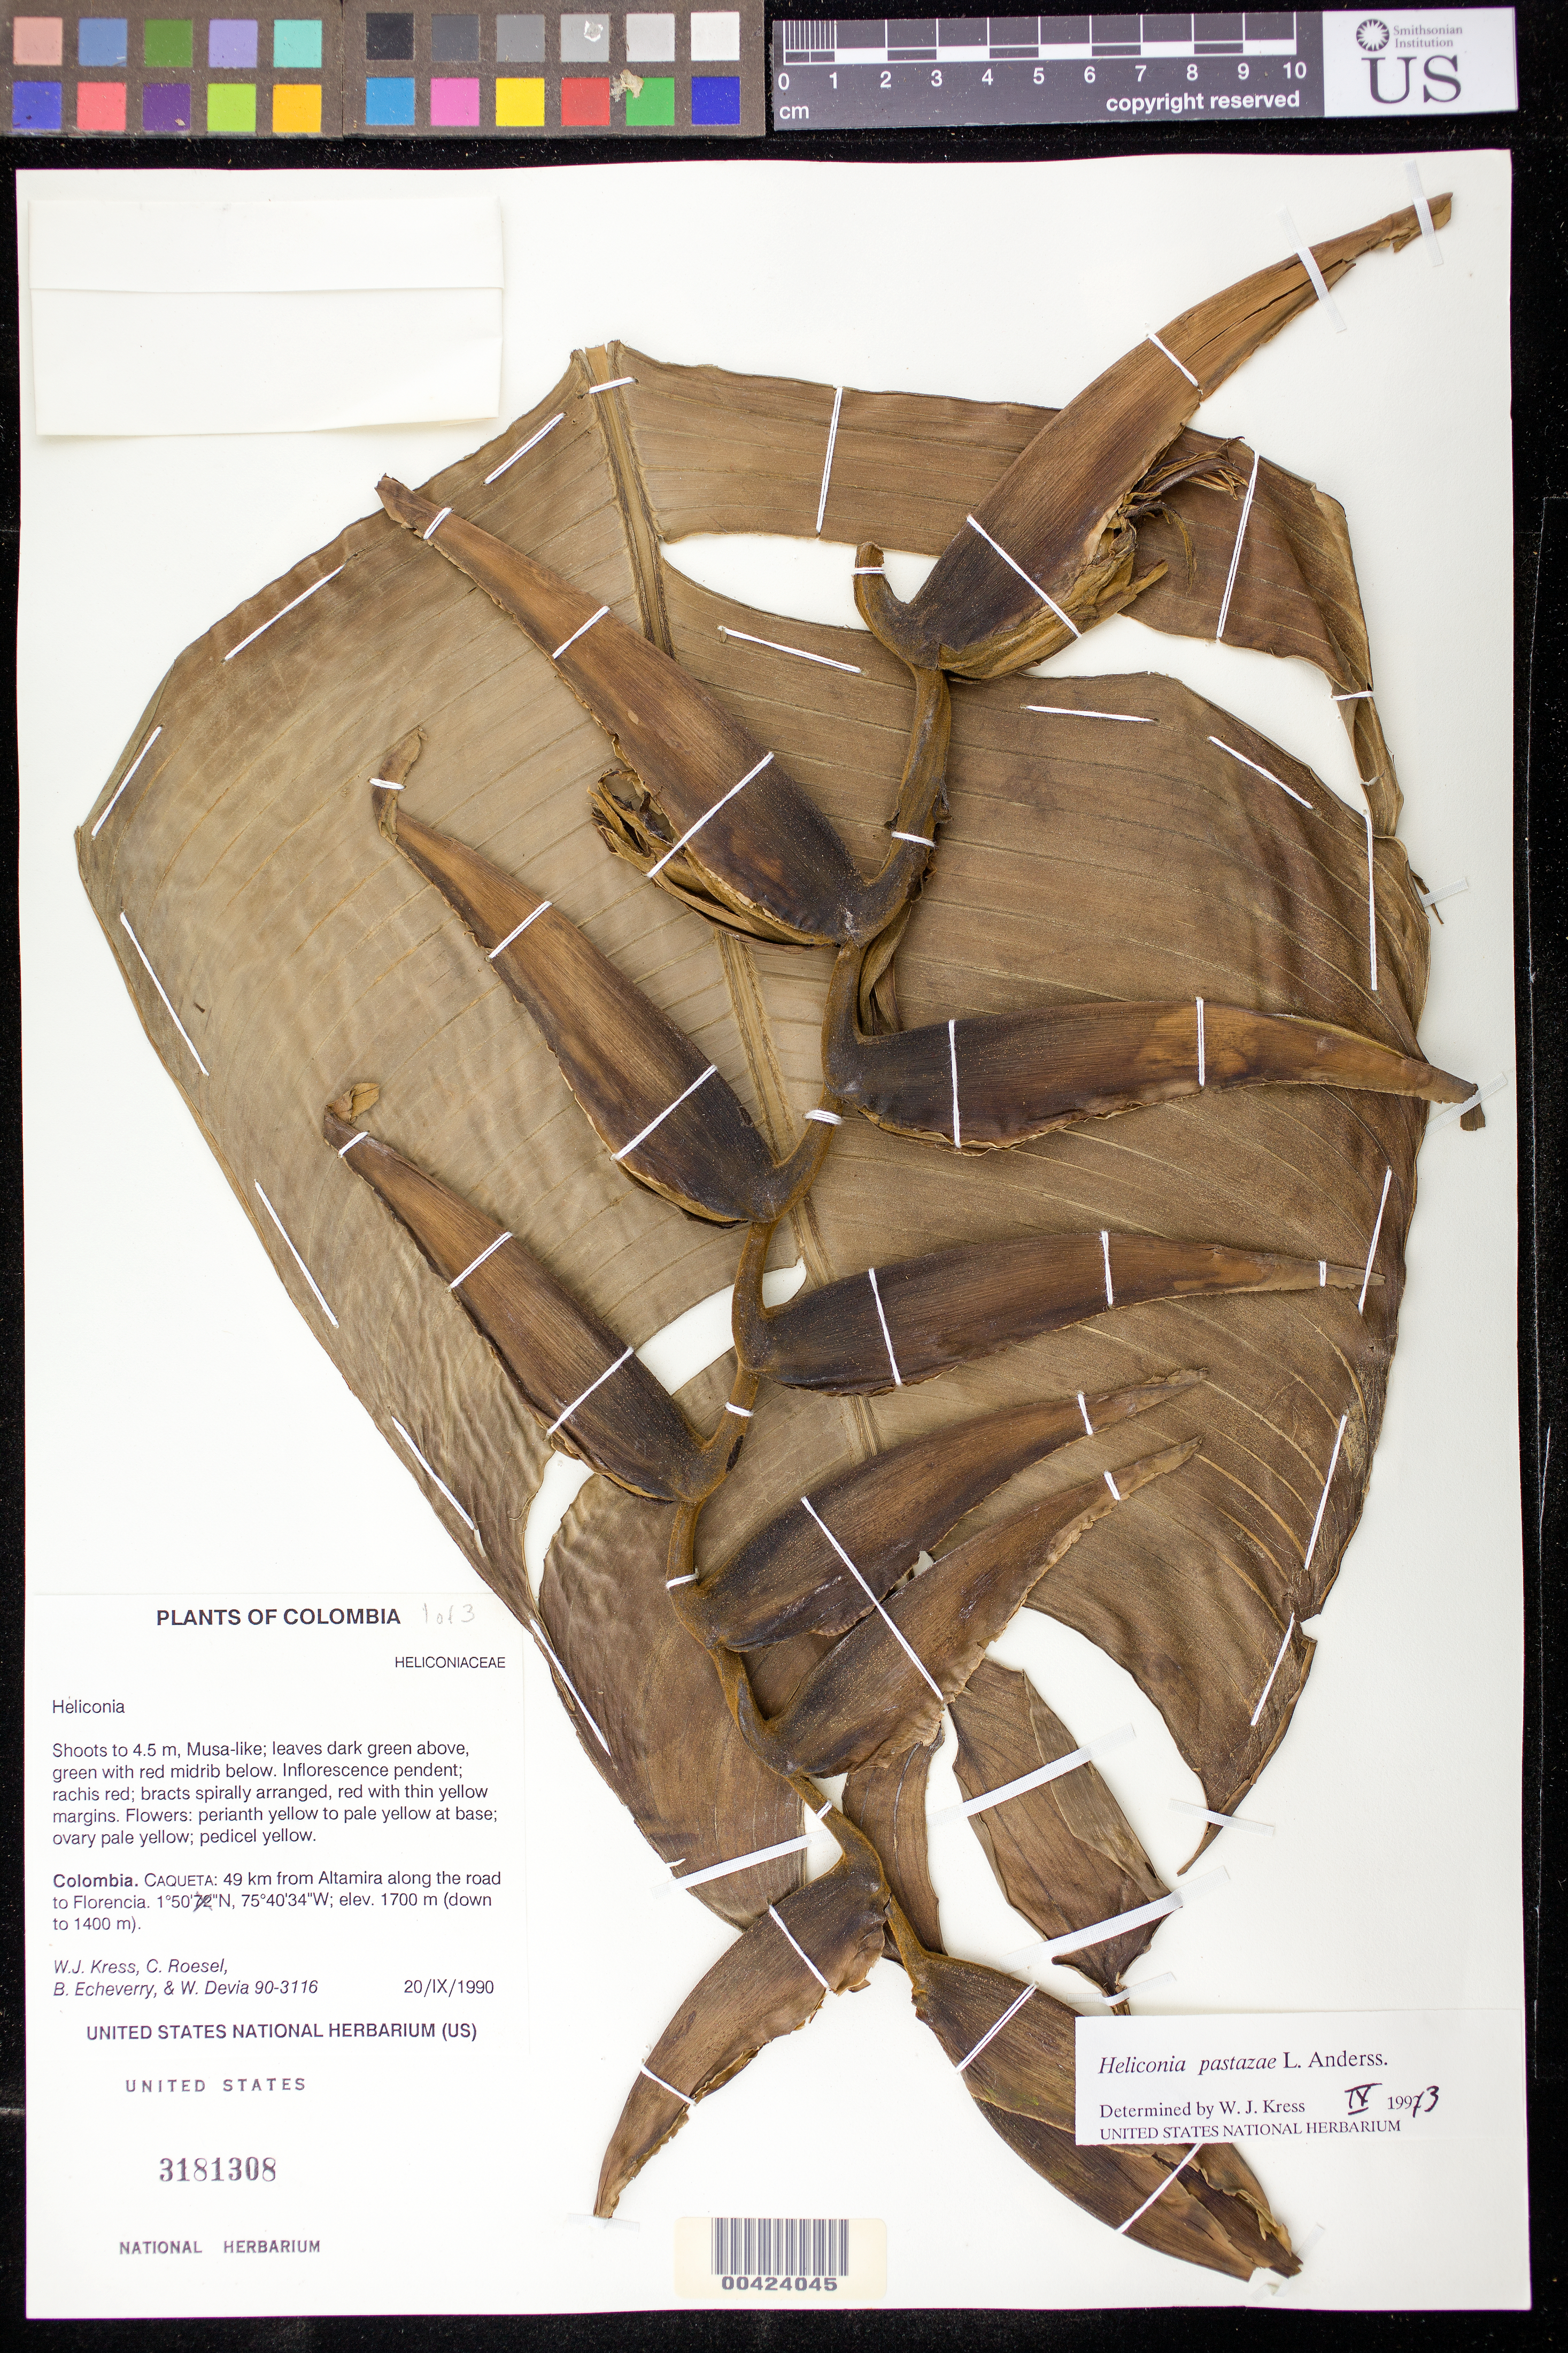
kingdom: Plantae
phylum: Tracheophyta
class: Liliopsida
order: Zingiberales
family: Heliconiaceae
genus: Heliconia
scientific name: Heliconia pastazae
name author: L. Andersson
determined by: Kress, W. J., (US), Smithsonian Institution - National Museum of Natural History (UNITED STATES)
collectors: W. J. Kress, C. S. Roesel, B. Echeverry & W. Devia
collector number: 90-3116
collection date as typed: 20 Sep 1990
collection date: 1990-09-20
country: Colombia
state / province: Caquetá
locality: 49 km from Altamira along road to Florencia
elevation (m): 1700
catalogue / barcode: US 3181308